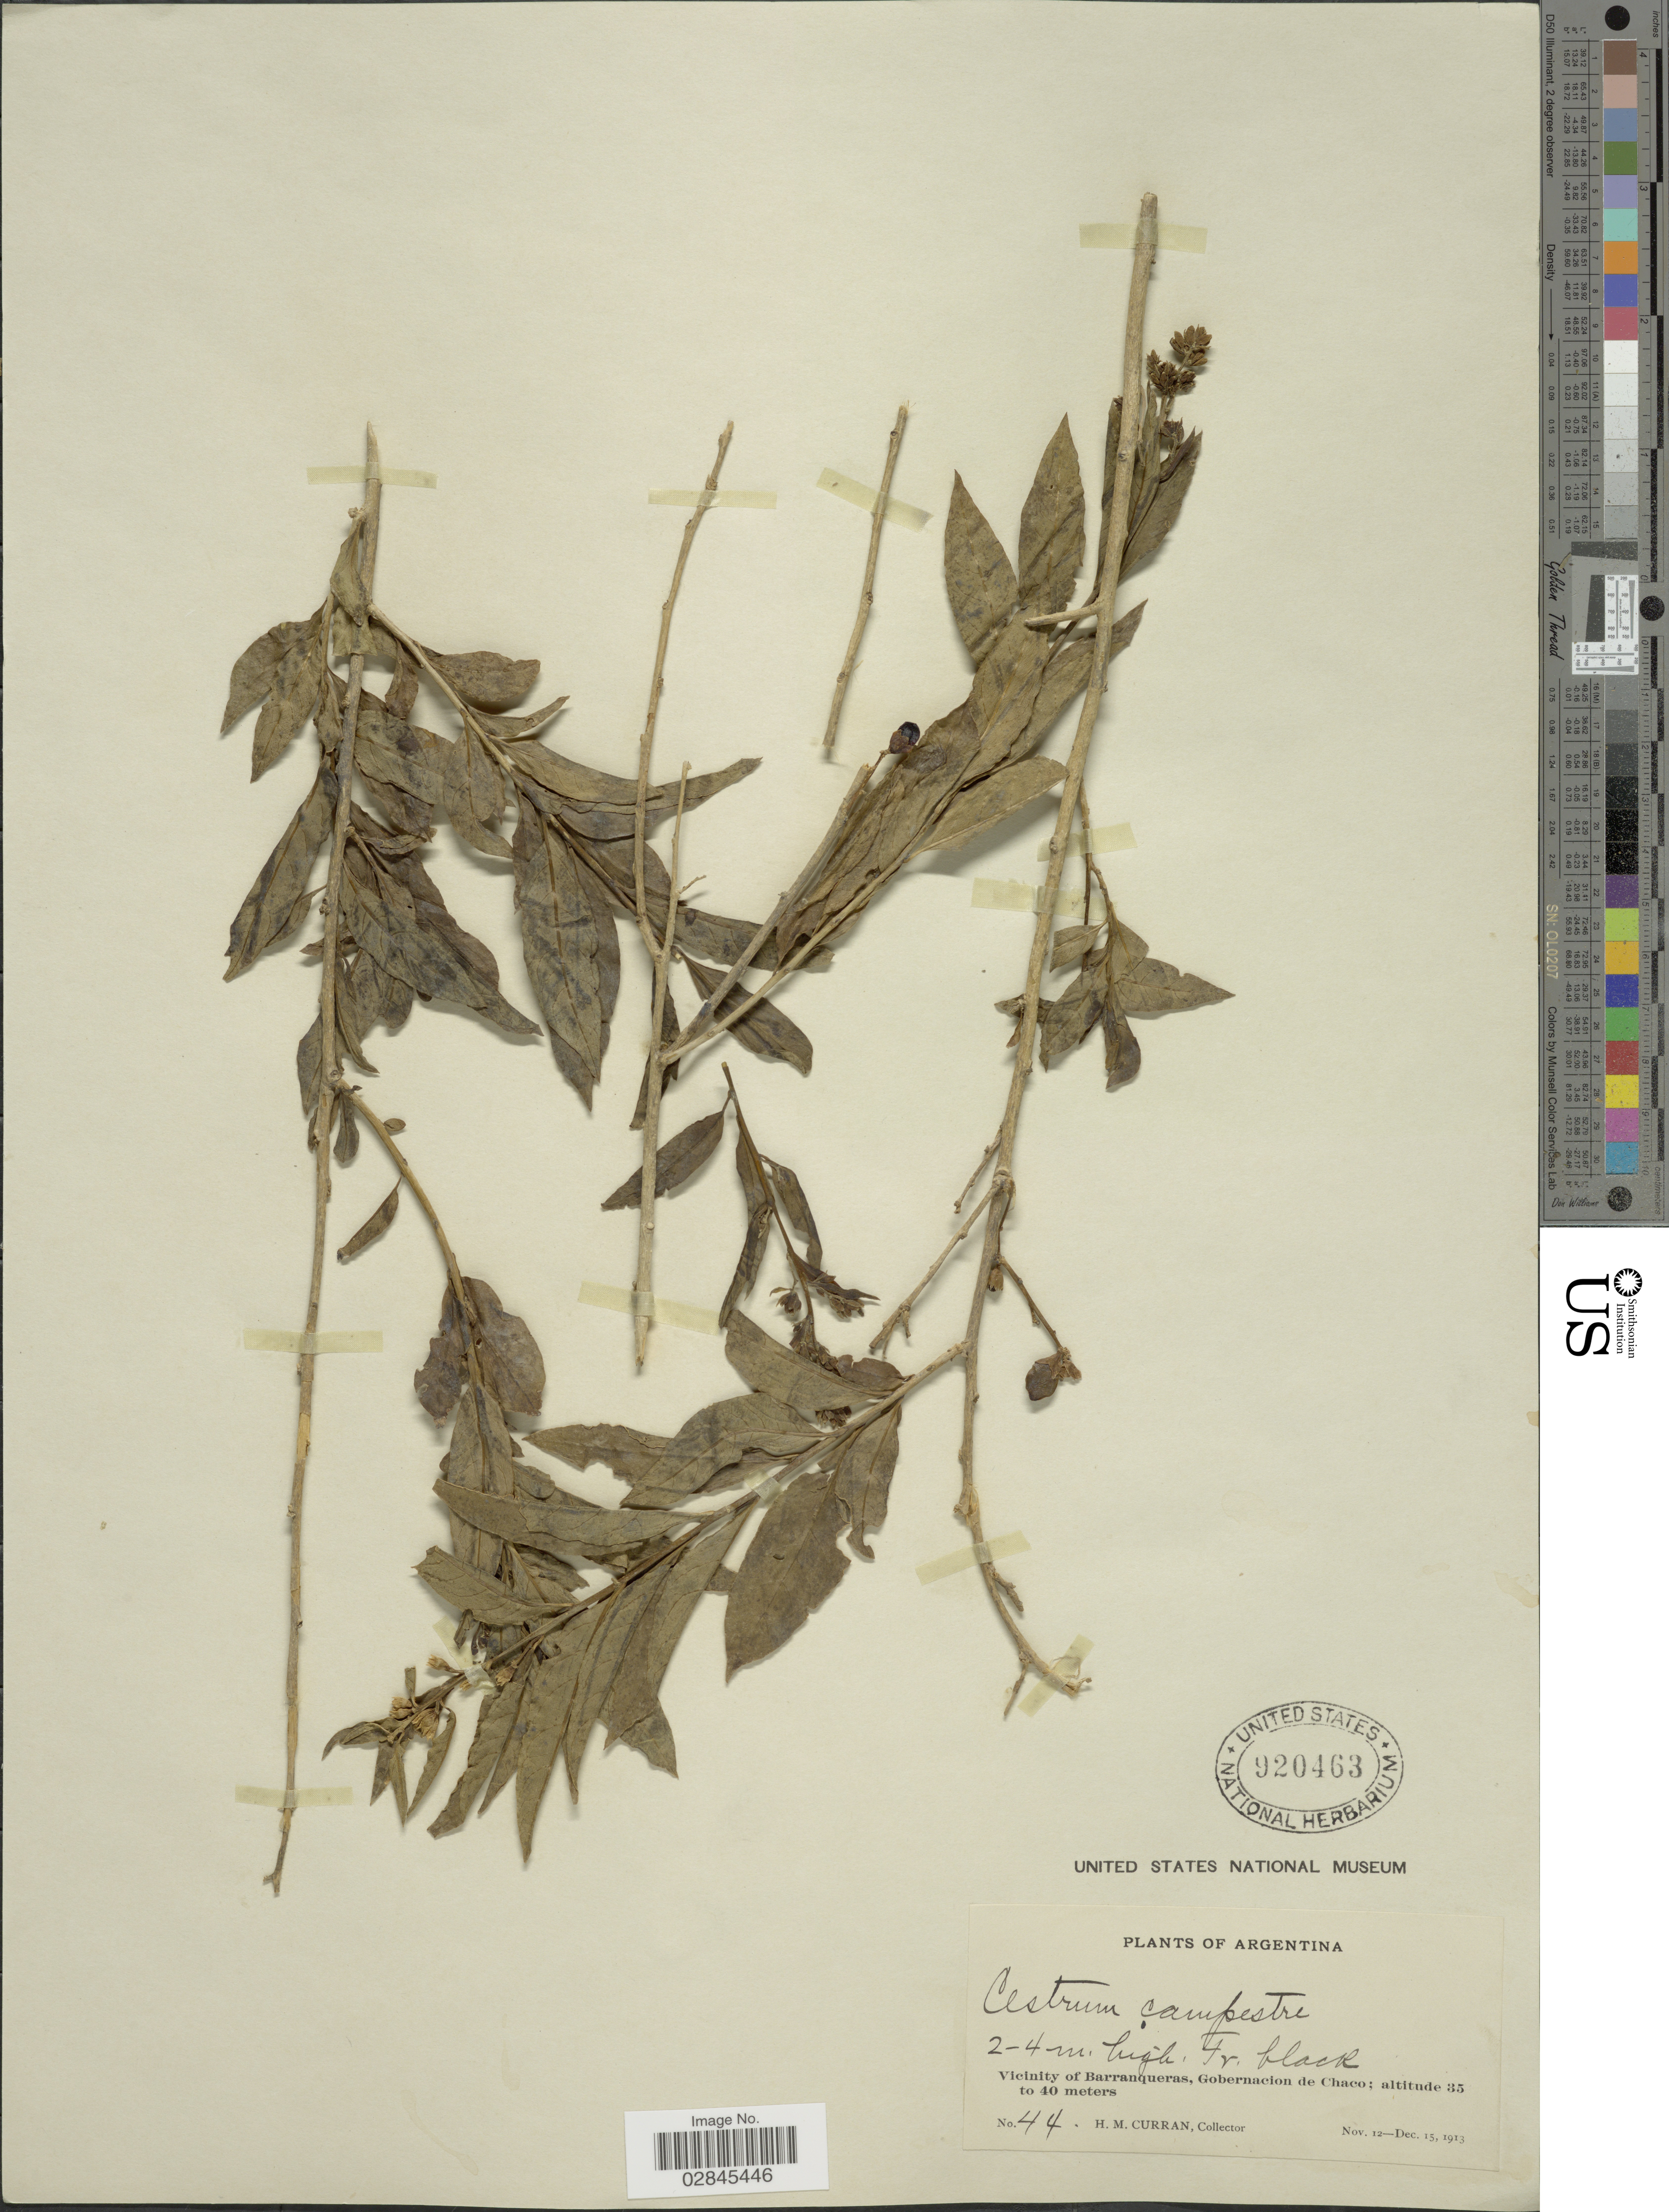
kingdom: Plantae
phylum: Tracheophyta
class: Magnoliopsida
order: Solanales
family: Solanaceae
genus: Cestrum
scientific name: Cestrum parqui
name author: L'Hér.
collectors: H. M. Curran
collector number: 44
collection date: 1913-11-12/1913-12-15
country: Argentina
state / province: Chaco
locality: Vicinity of Barranqueras, Gobernacion de Chaco.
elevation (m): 35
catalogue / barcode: US 920463